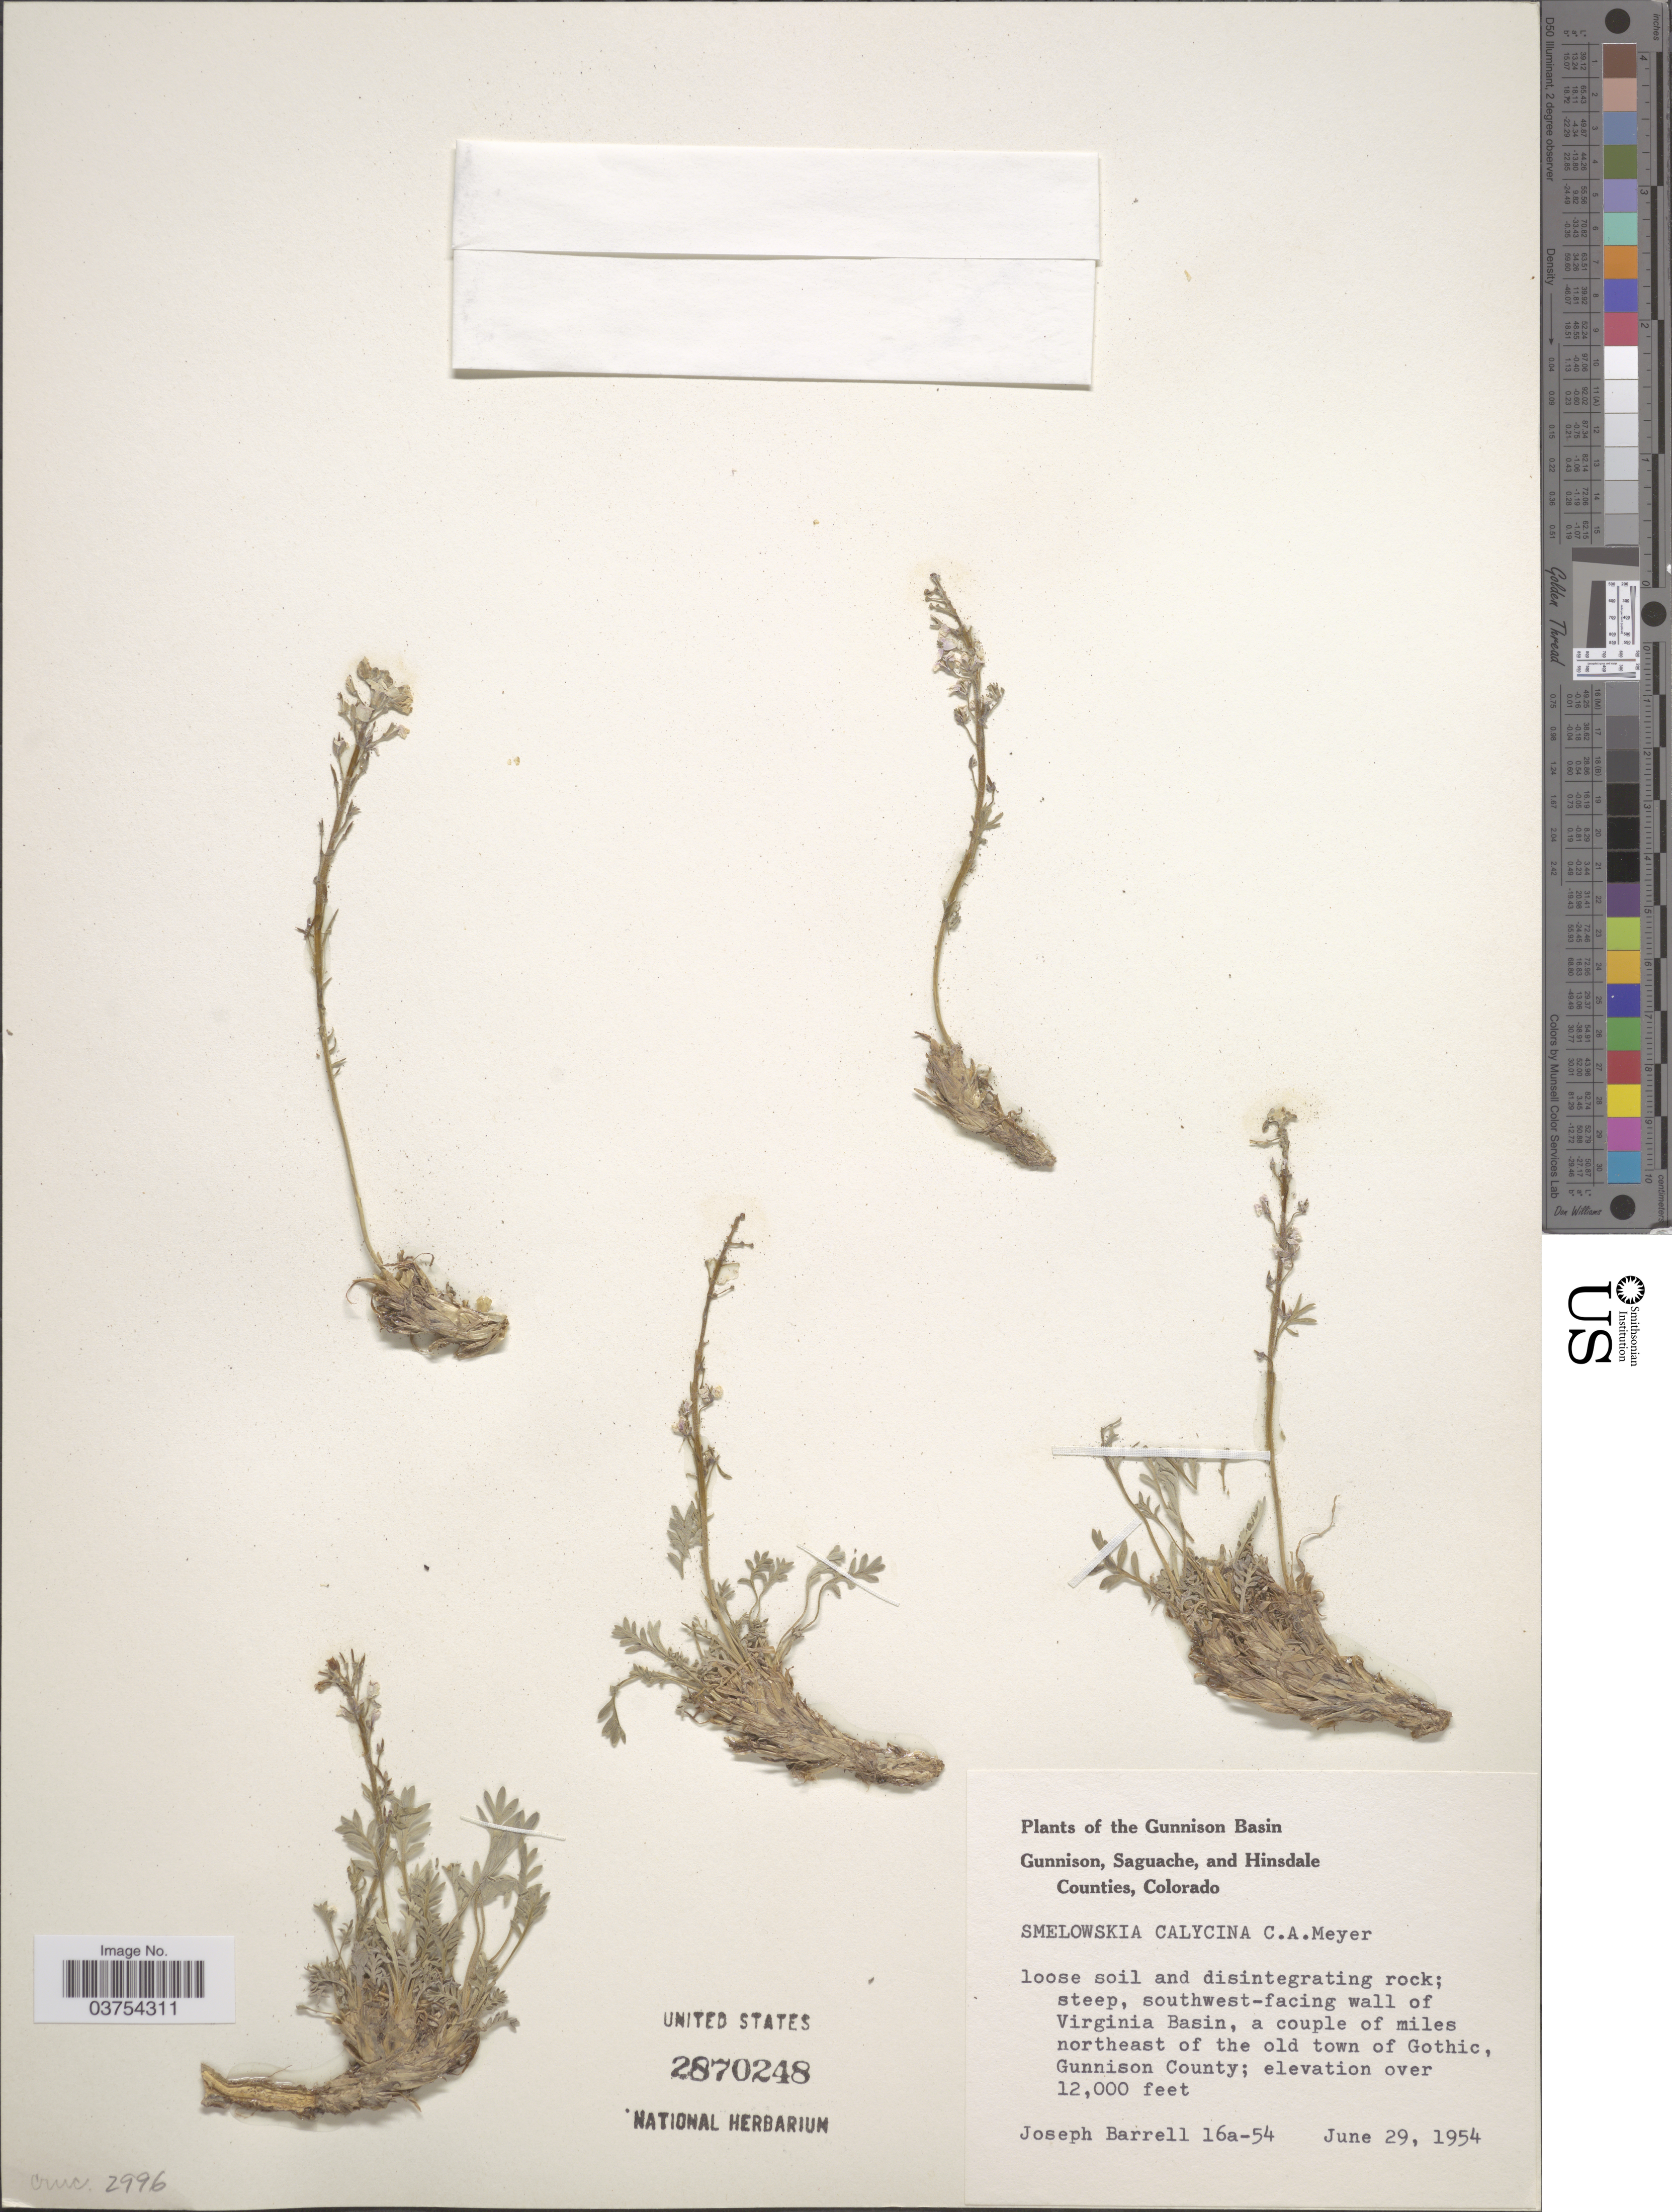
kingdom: Plantae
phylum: Tracheophyta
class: Magnoliopsida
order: Brassicales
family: Brassicaceae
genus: Smelowskia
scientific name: Smelowskia calycina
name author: (Stephan) C.A. Mey.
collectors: J. Barrell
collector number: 16a-54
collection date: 1954-06-29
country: United States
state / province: Colorado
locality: The Gunnison Basin. Southwest-facing wall of Virginia Basin, a couple of miles northeast of the old town of Gothic, Gunnison County.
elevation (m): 3658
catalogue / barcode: US 2870248